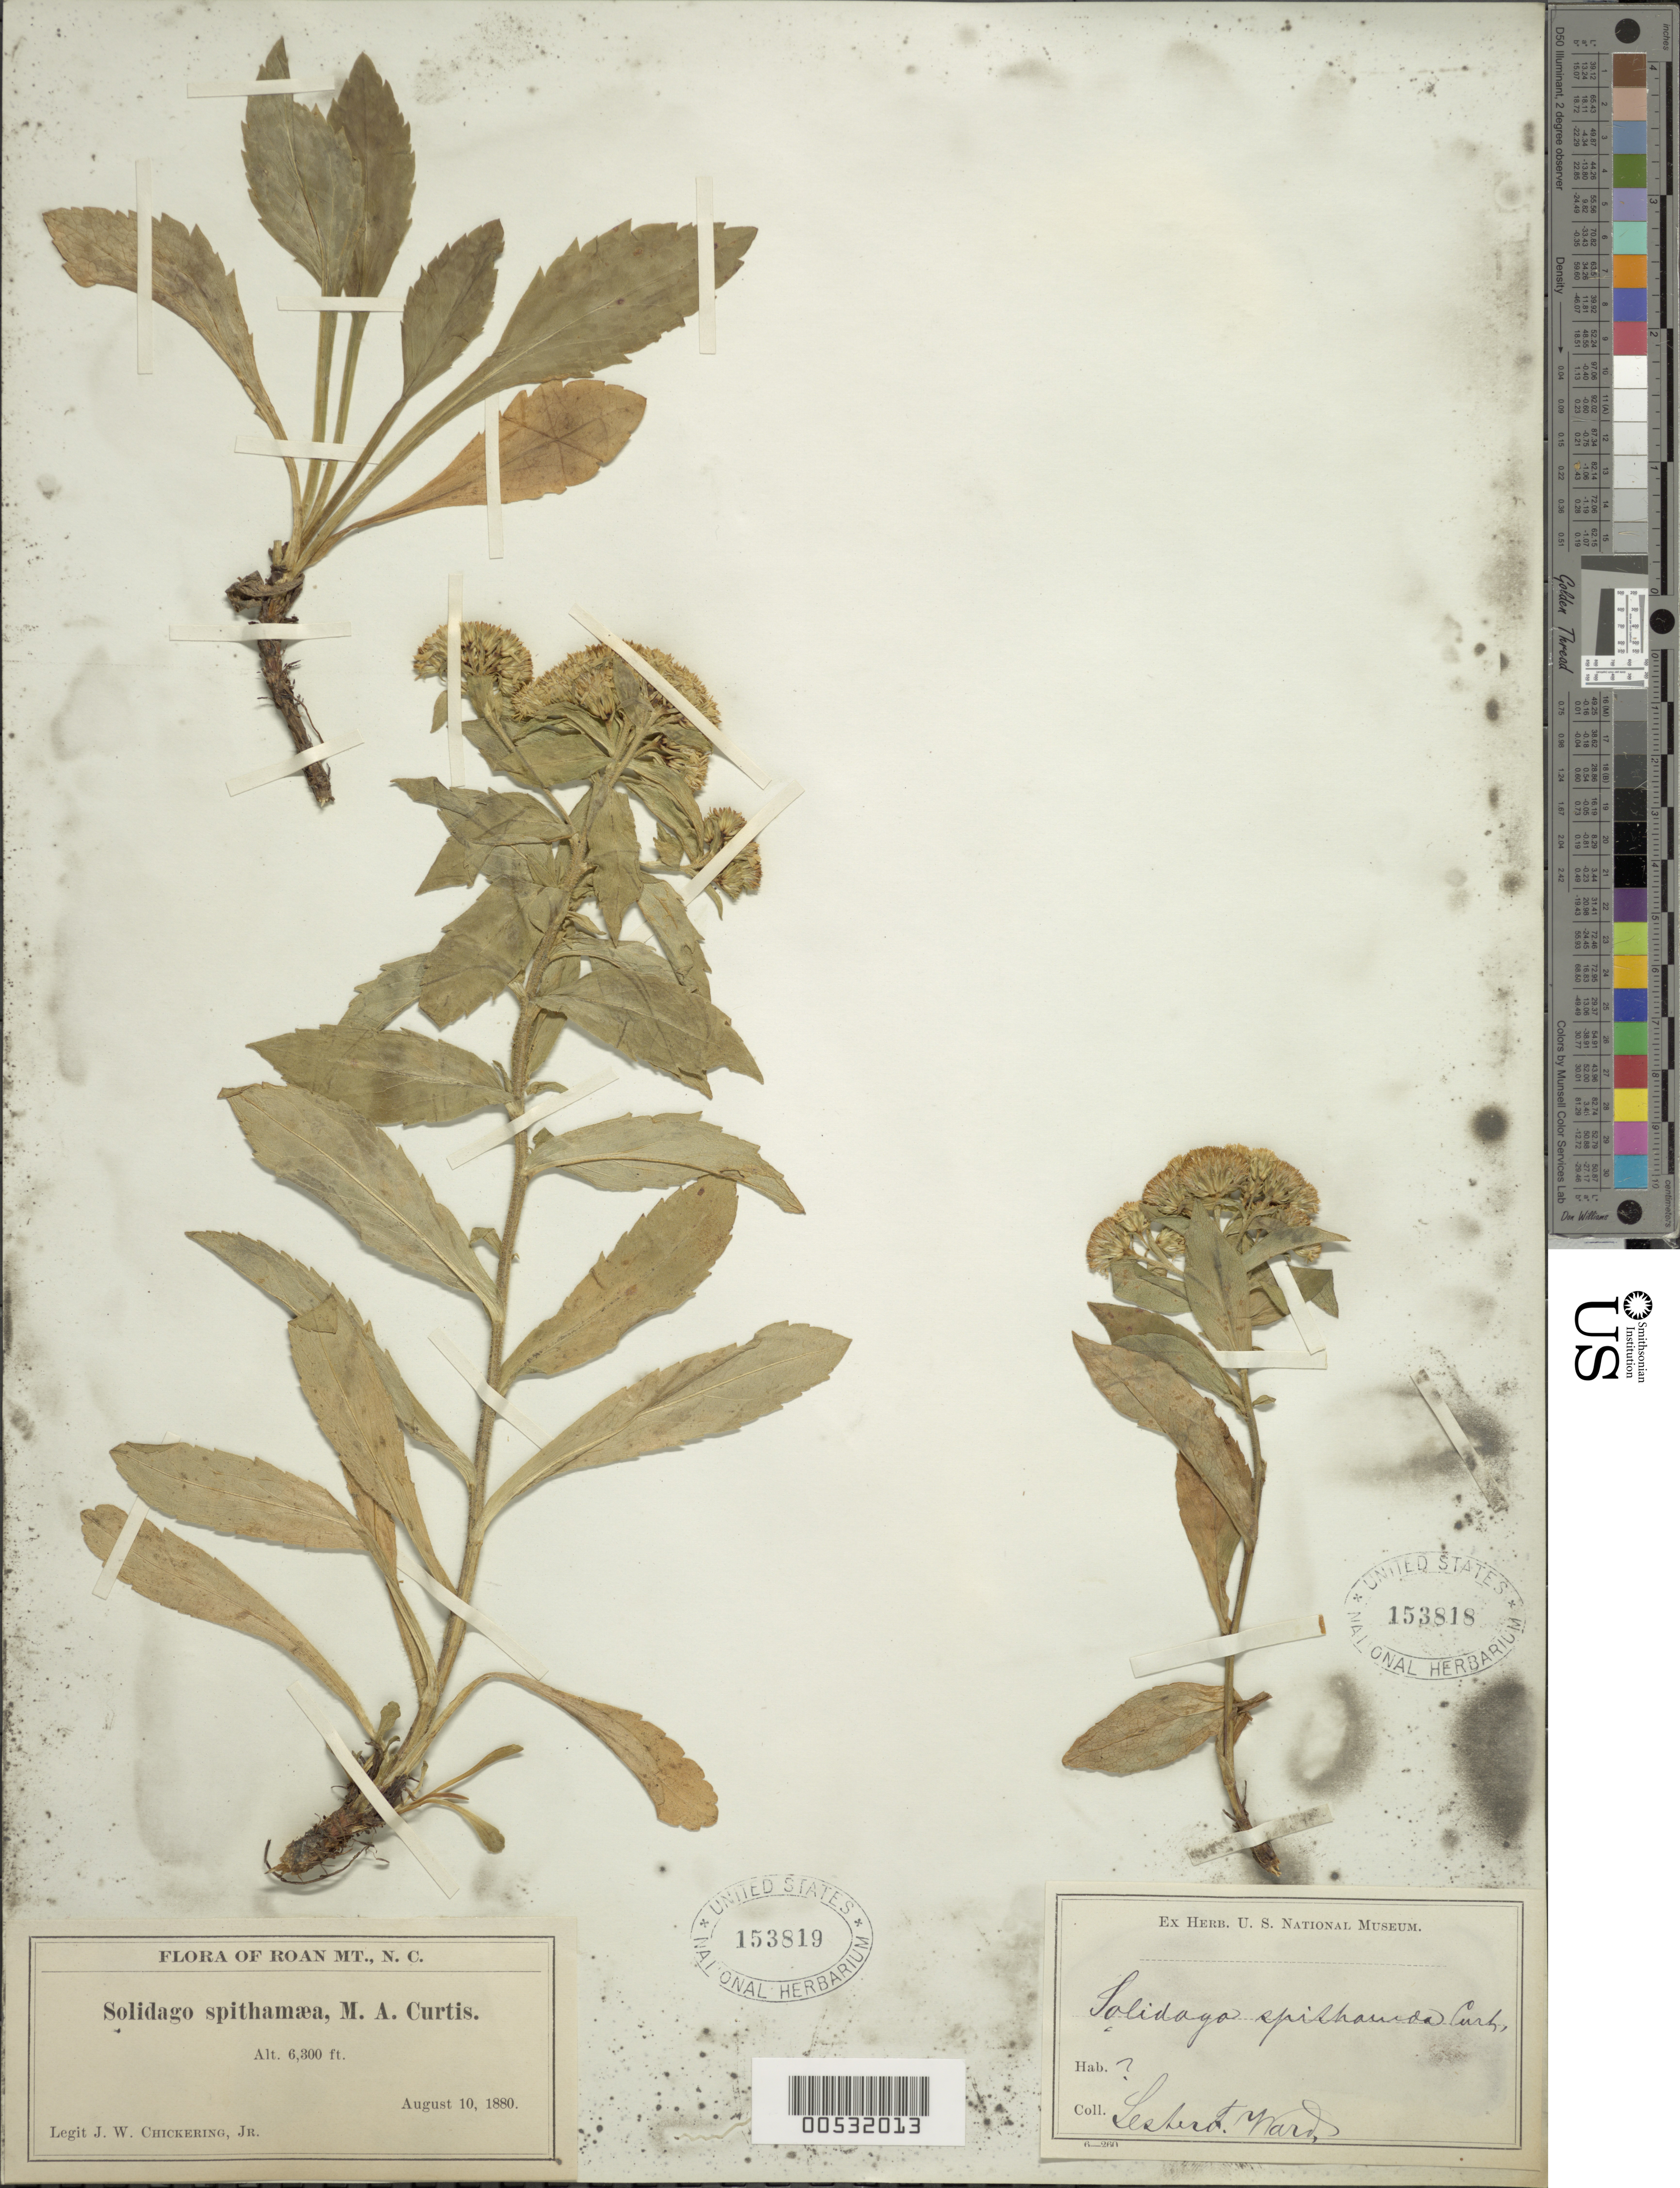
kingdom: Plantae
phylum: Tracheophyta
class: Magnoliopsida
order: Asterales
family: Asteraceae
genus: Solidago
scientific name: Solidago spithamaea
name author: M.A. Curtis ex A. Gray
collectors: J. W. Chickering Jr.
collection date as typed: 10 Aug 1880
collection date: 1880-08-10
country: United States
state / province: North Carolina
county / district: Mitchell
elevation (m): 1920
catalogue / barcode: US 153818